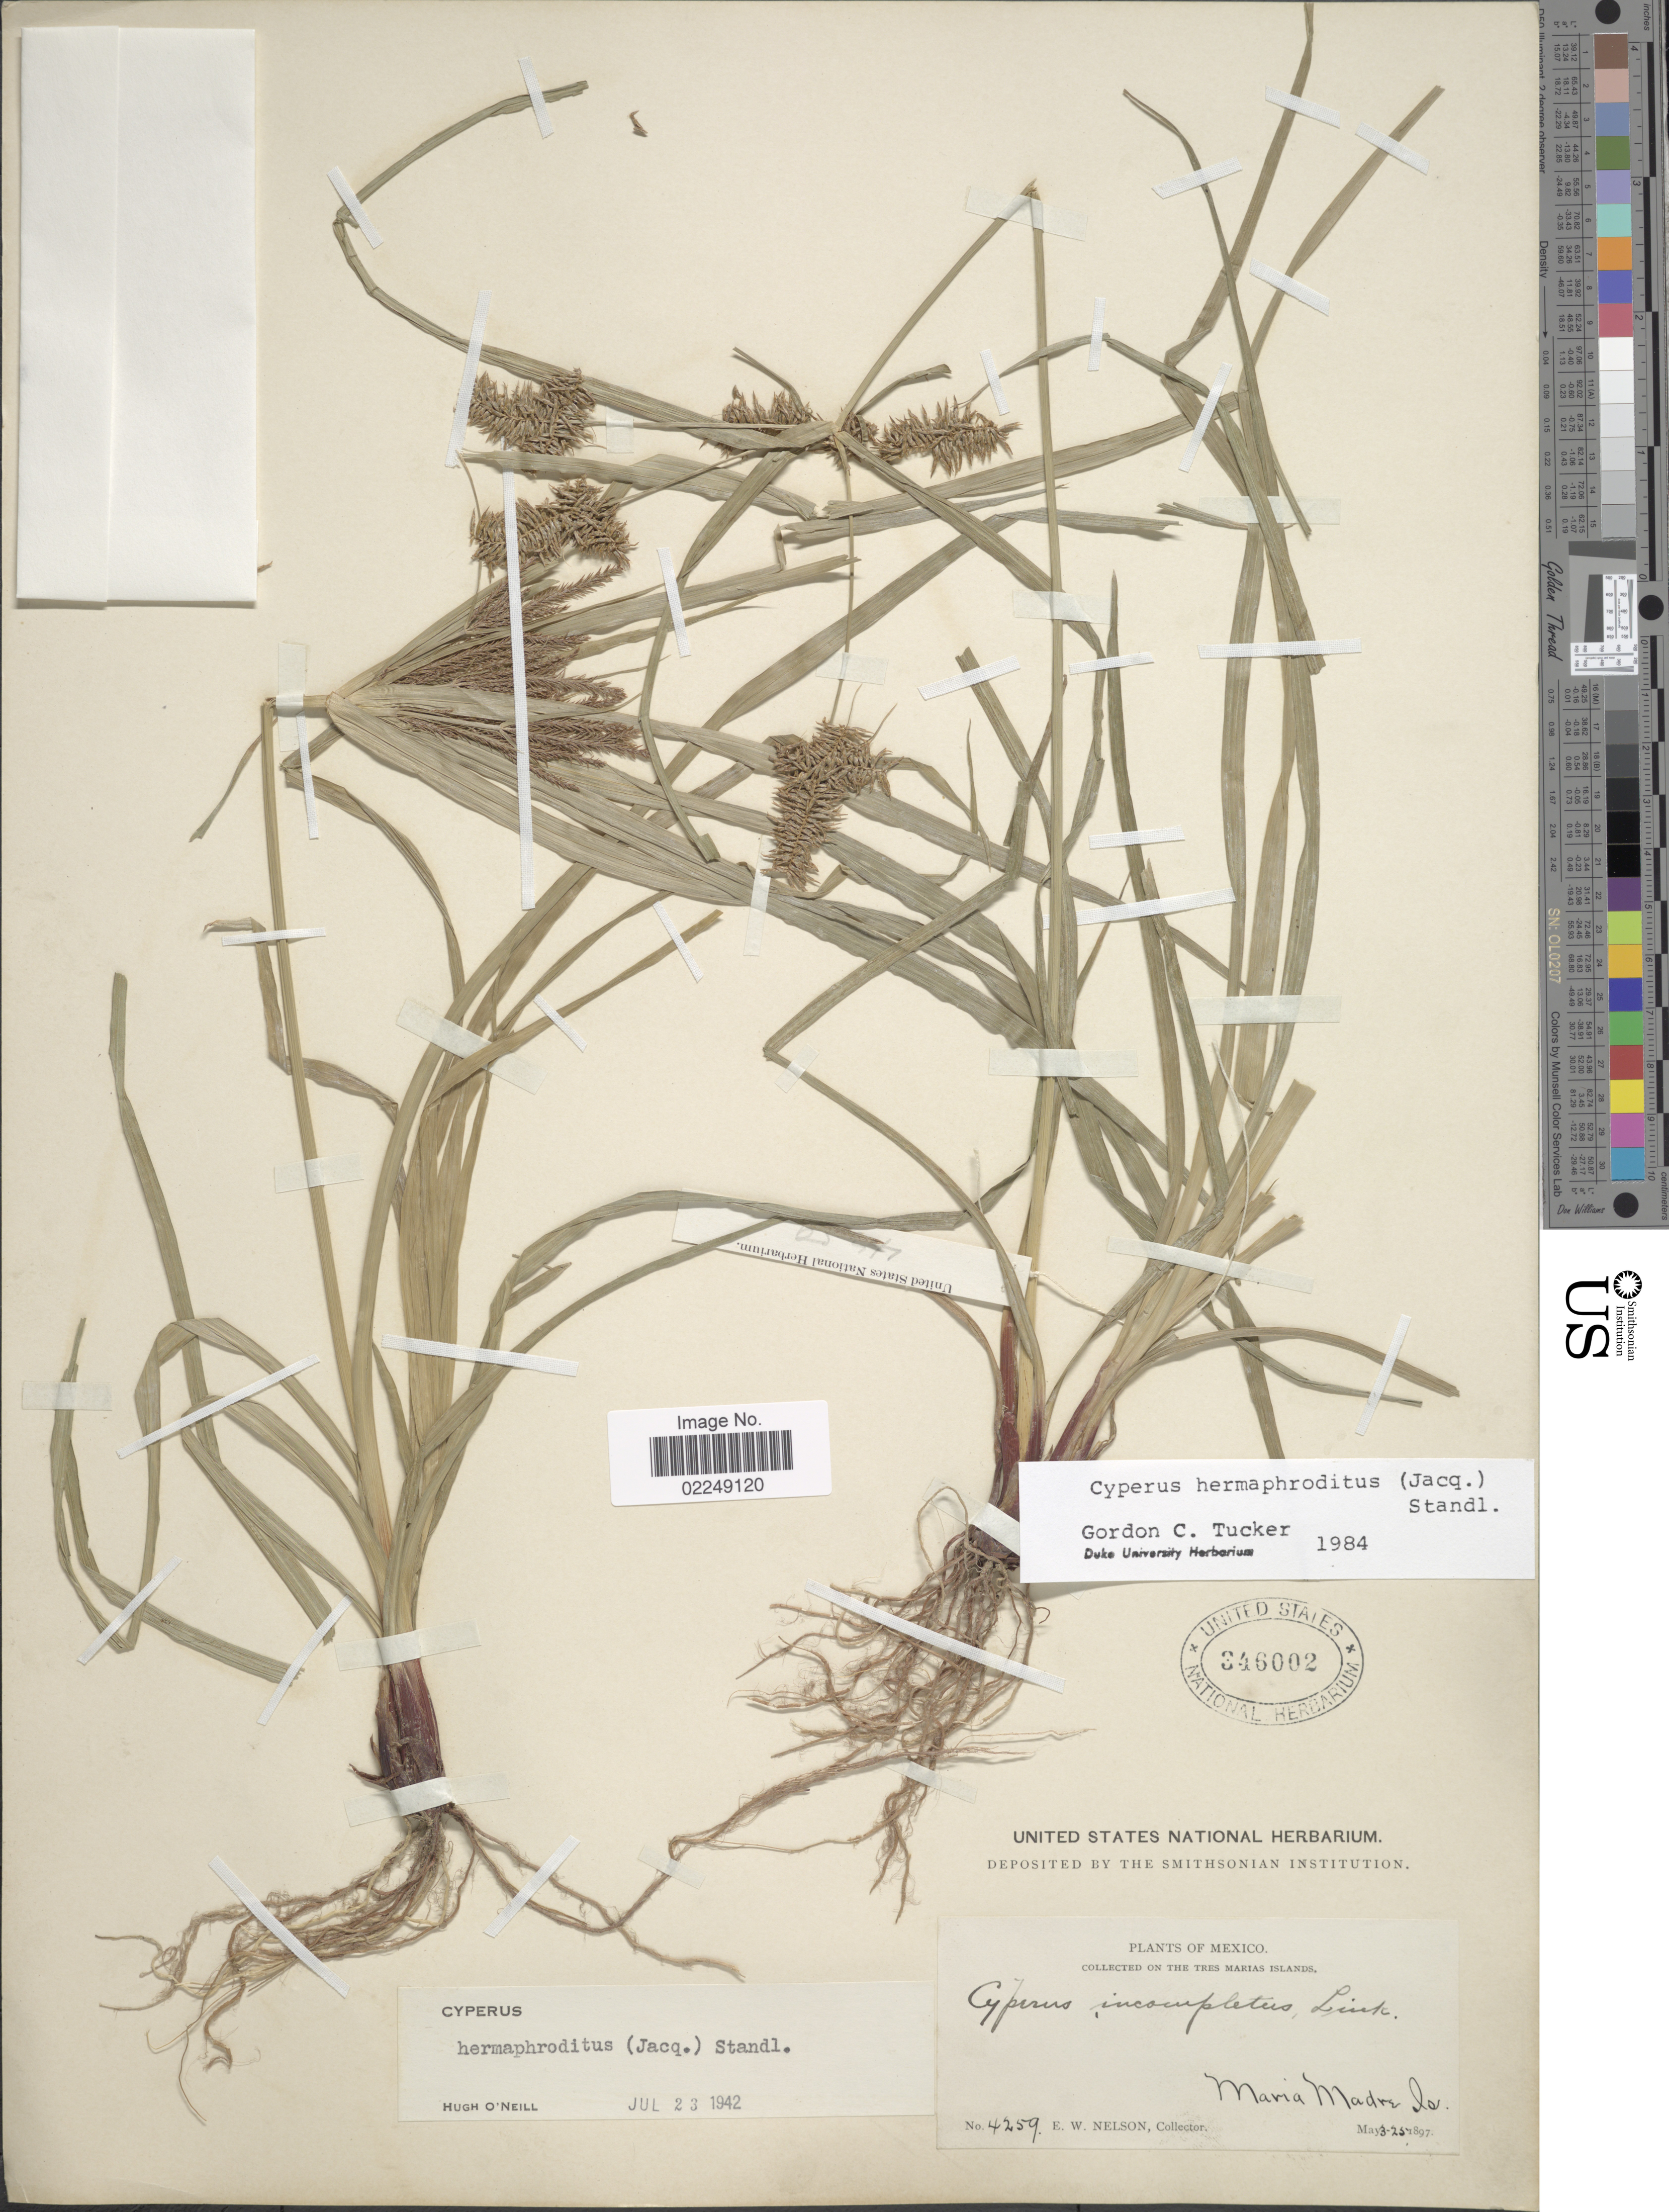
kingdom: Plantae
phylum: Tracheophyta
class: Liliopsida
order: Poales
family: Cyperaceae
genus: Cyperus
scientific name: Cyperus hermaphroditus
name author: (Jacq.) Standl.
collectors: E. W. Nelson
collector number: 4259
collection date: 1897-05-03/1897-05-25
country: Mexico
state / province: Nayarit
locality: On The Tres Marias Islands, Maria Madre Is.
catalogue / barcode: US 346002